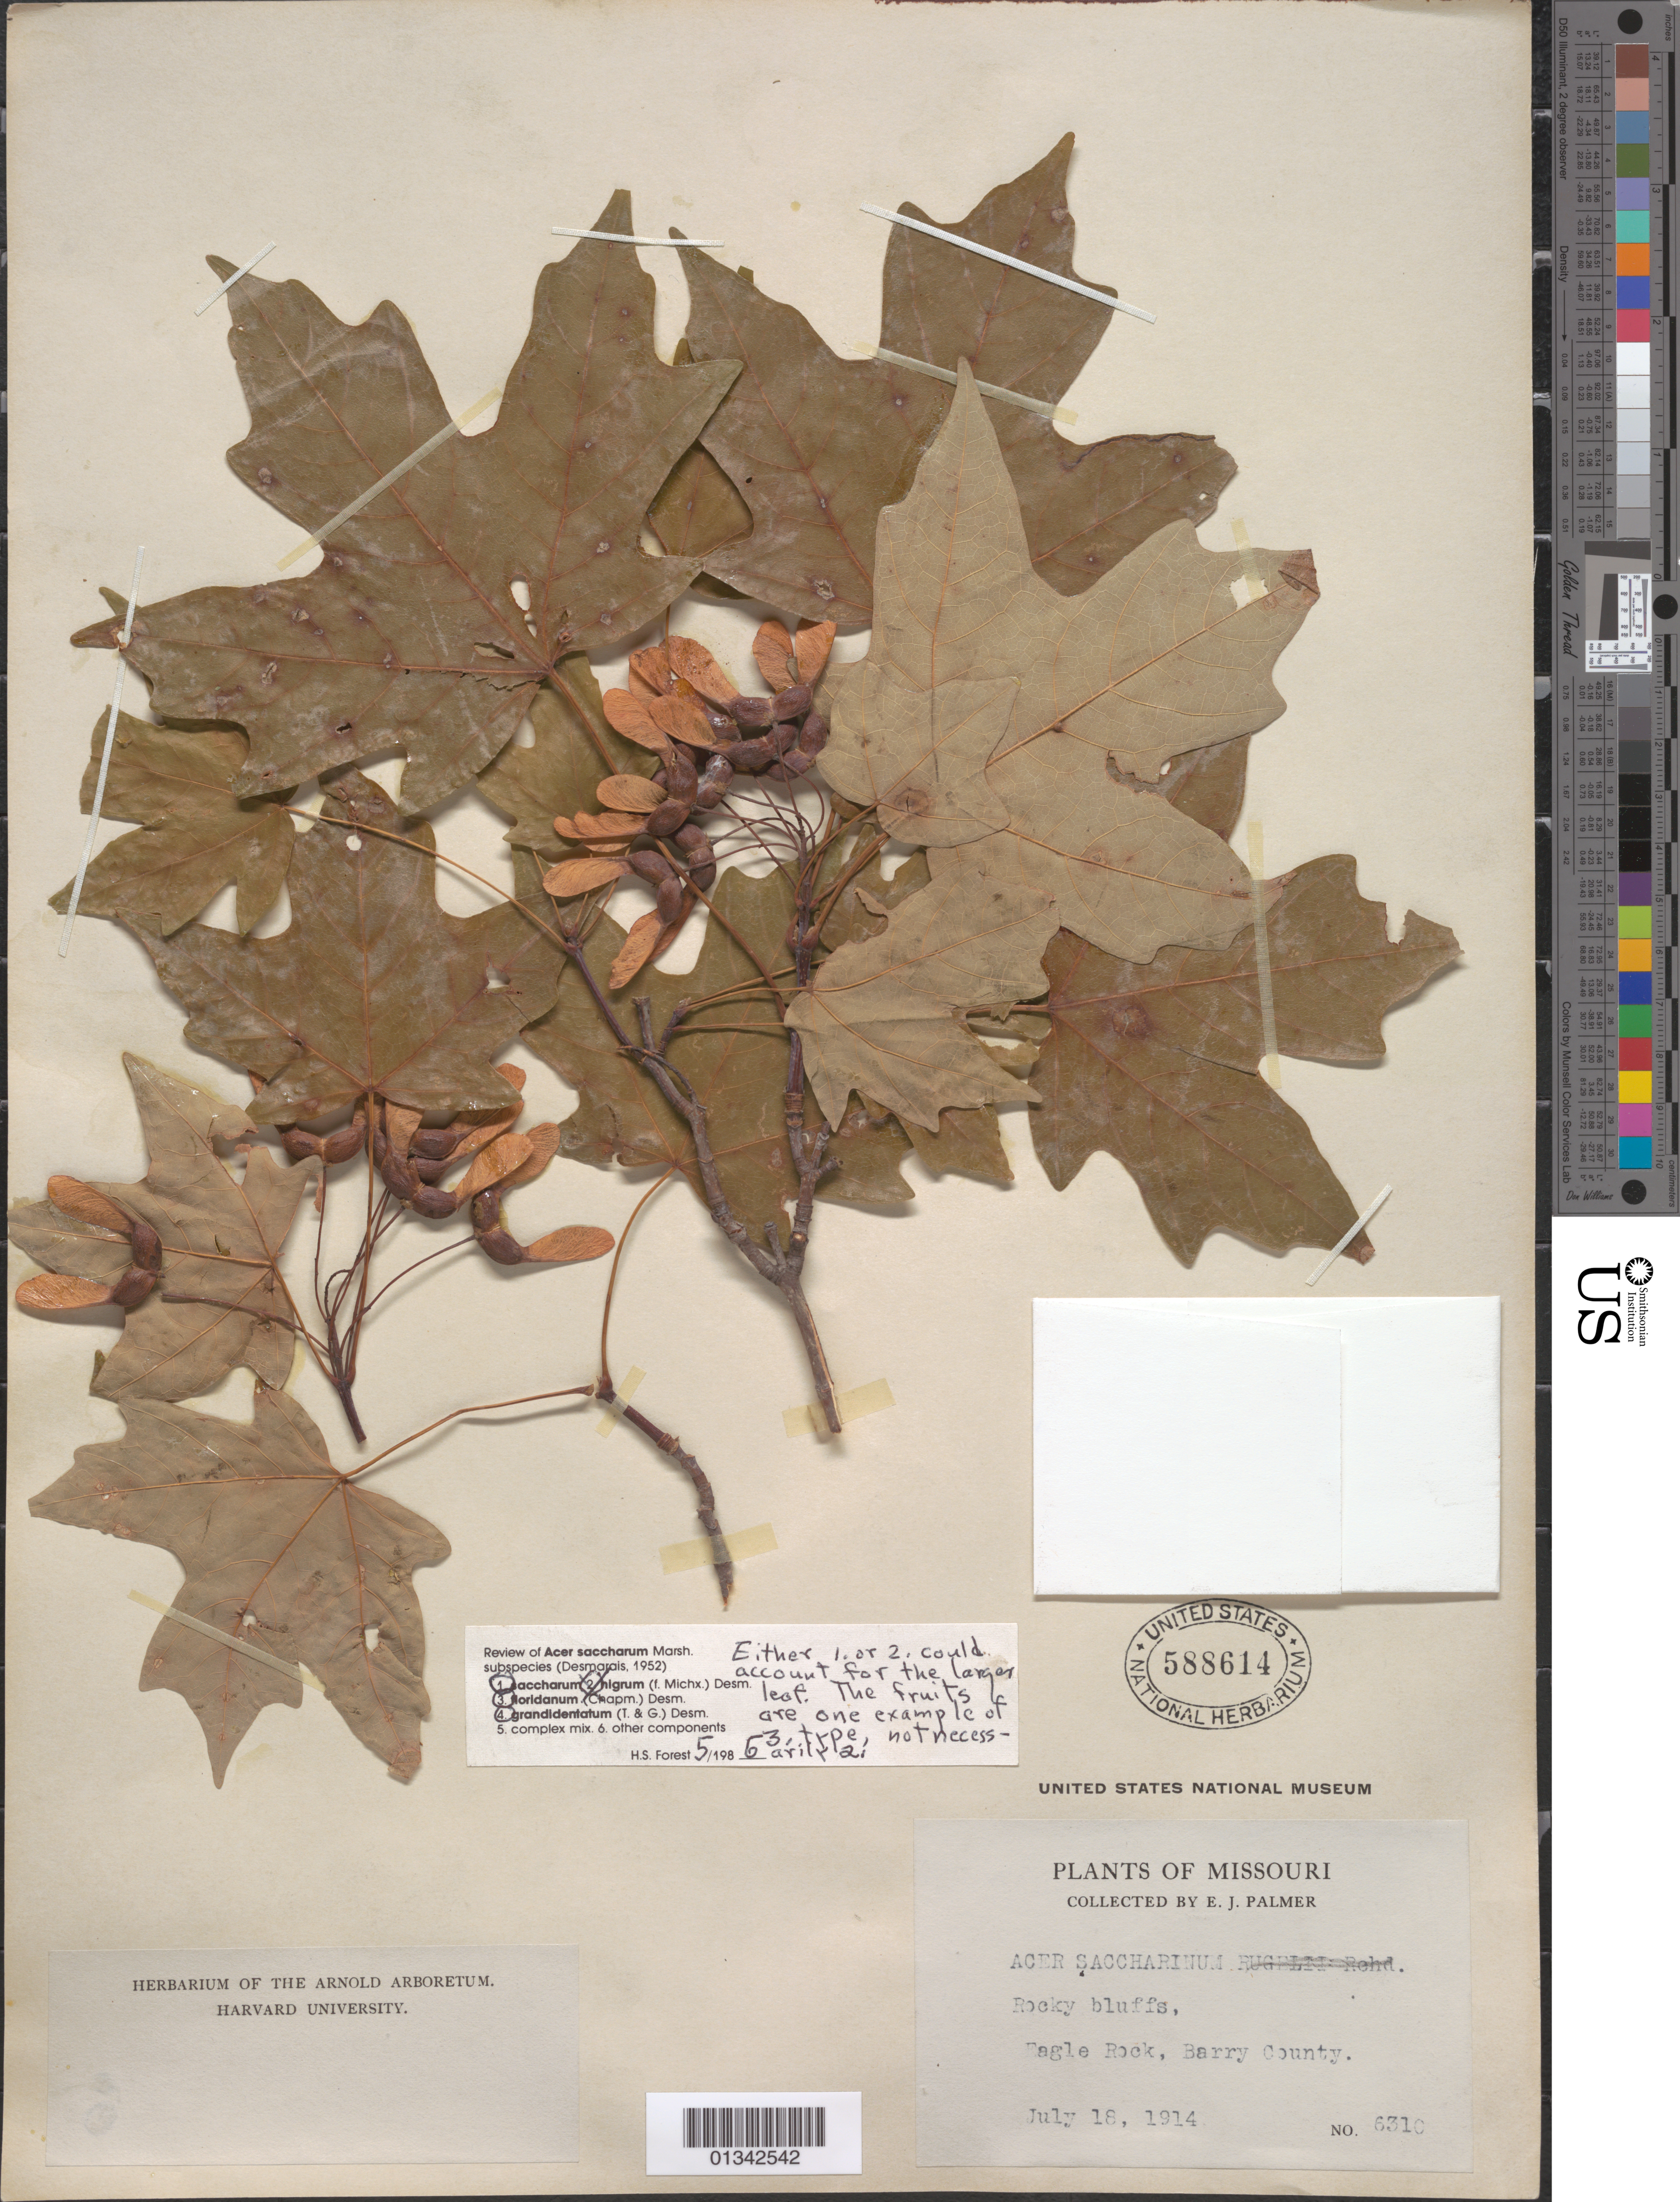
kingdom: Plantae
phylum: Tracheophyta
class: Magnoliopsida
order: Sapindales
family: Sapindaceae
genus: Acer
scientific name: Acer saccharum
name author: Marshall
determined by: Forest, H. S.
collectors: E. J. Palmer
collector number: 6310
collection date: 1914-07-18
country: United States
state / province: Missouri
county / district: Barry County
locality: Eagle Rock, Barry County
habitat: Rocky bluffs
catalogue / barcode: US 588614